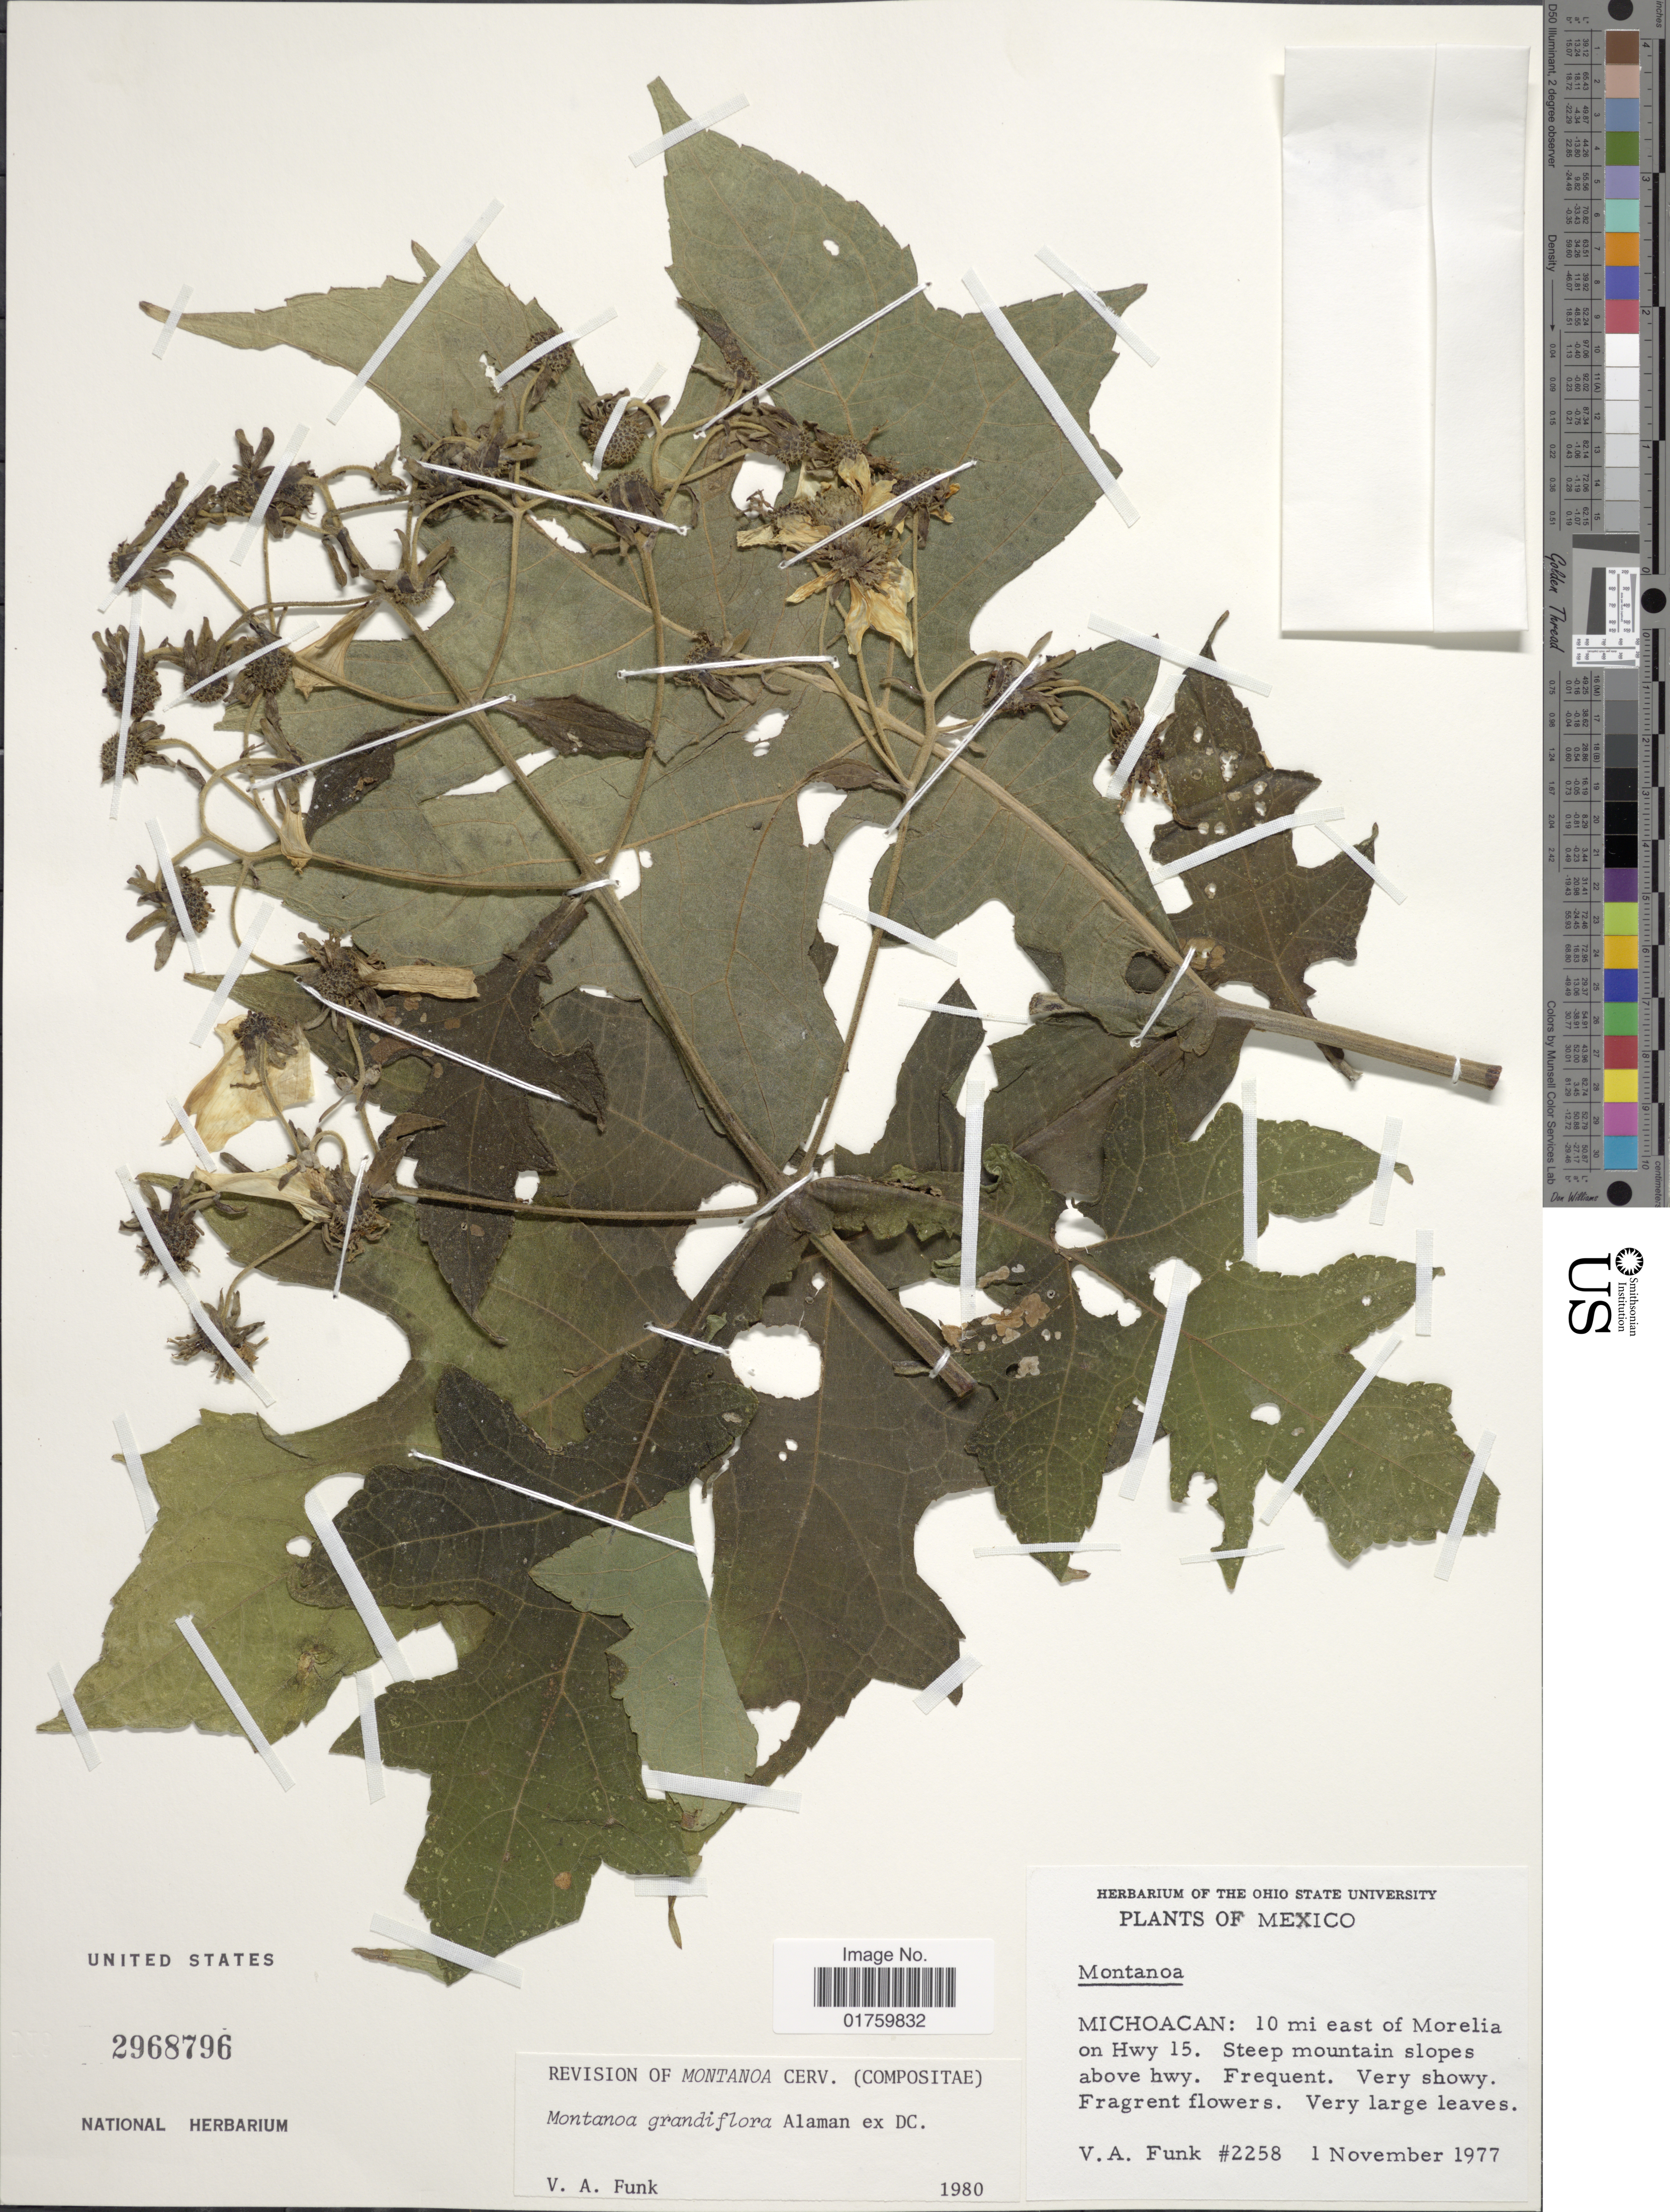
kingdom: Plantae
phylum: Tracheophyta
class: Magnoliopsida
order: Asterales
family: Asteraceae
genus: Montanoa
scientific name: Montanoa grandiflora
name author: Alaman ex DC.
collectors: V. Funk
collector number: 2258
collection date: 1977-11-01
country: Mexico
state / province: Michoacán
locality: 10 mi east of Morelia on Hwy 15, steep mountain slopes above hwy.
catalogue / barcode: US 2968796